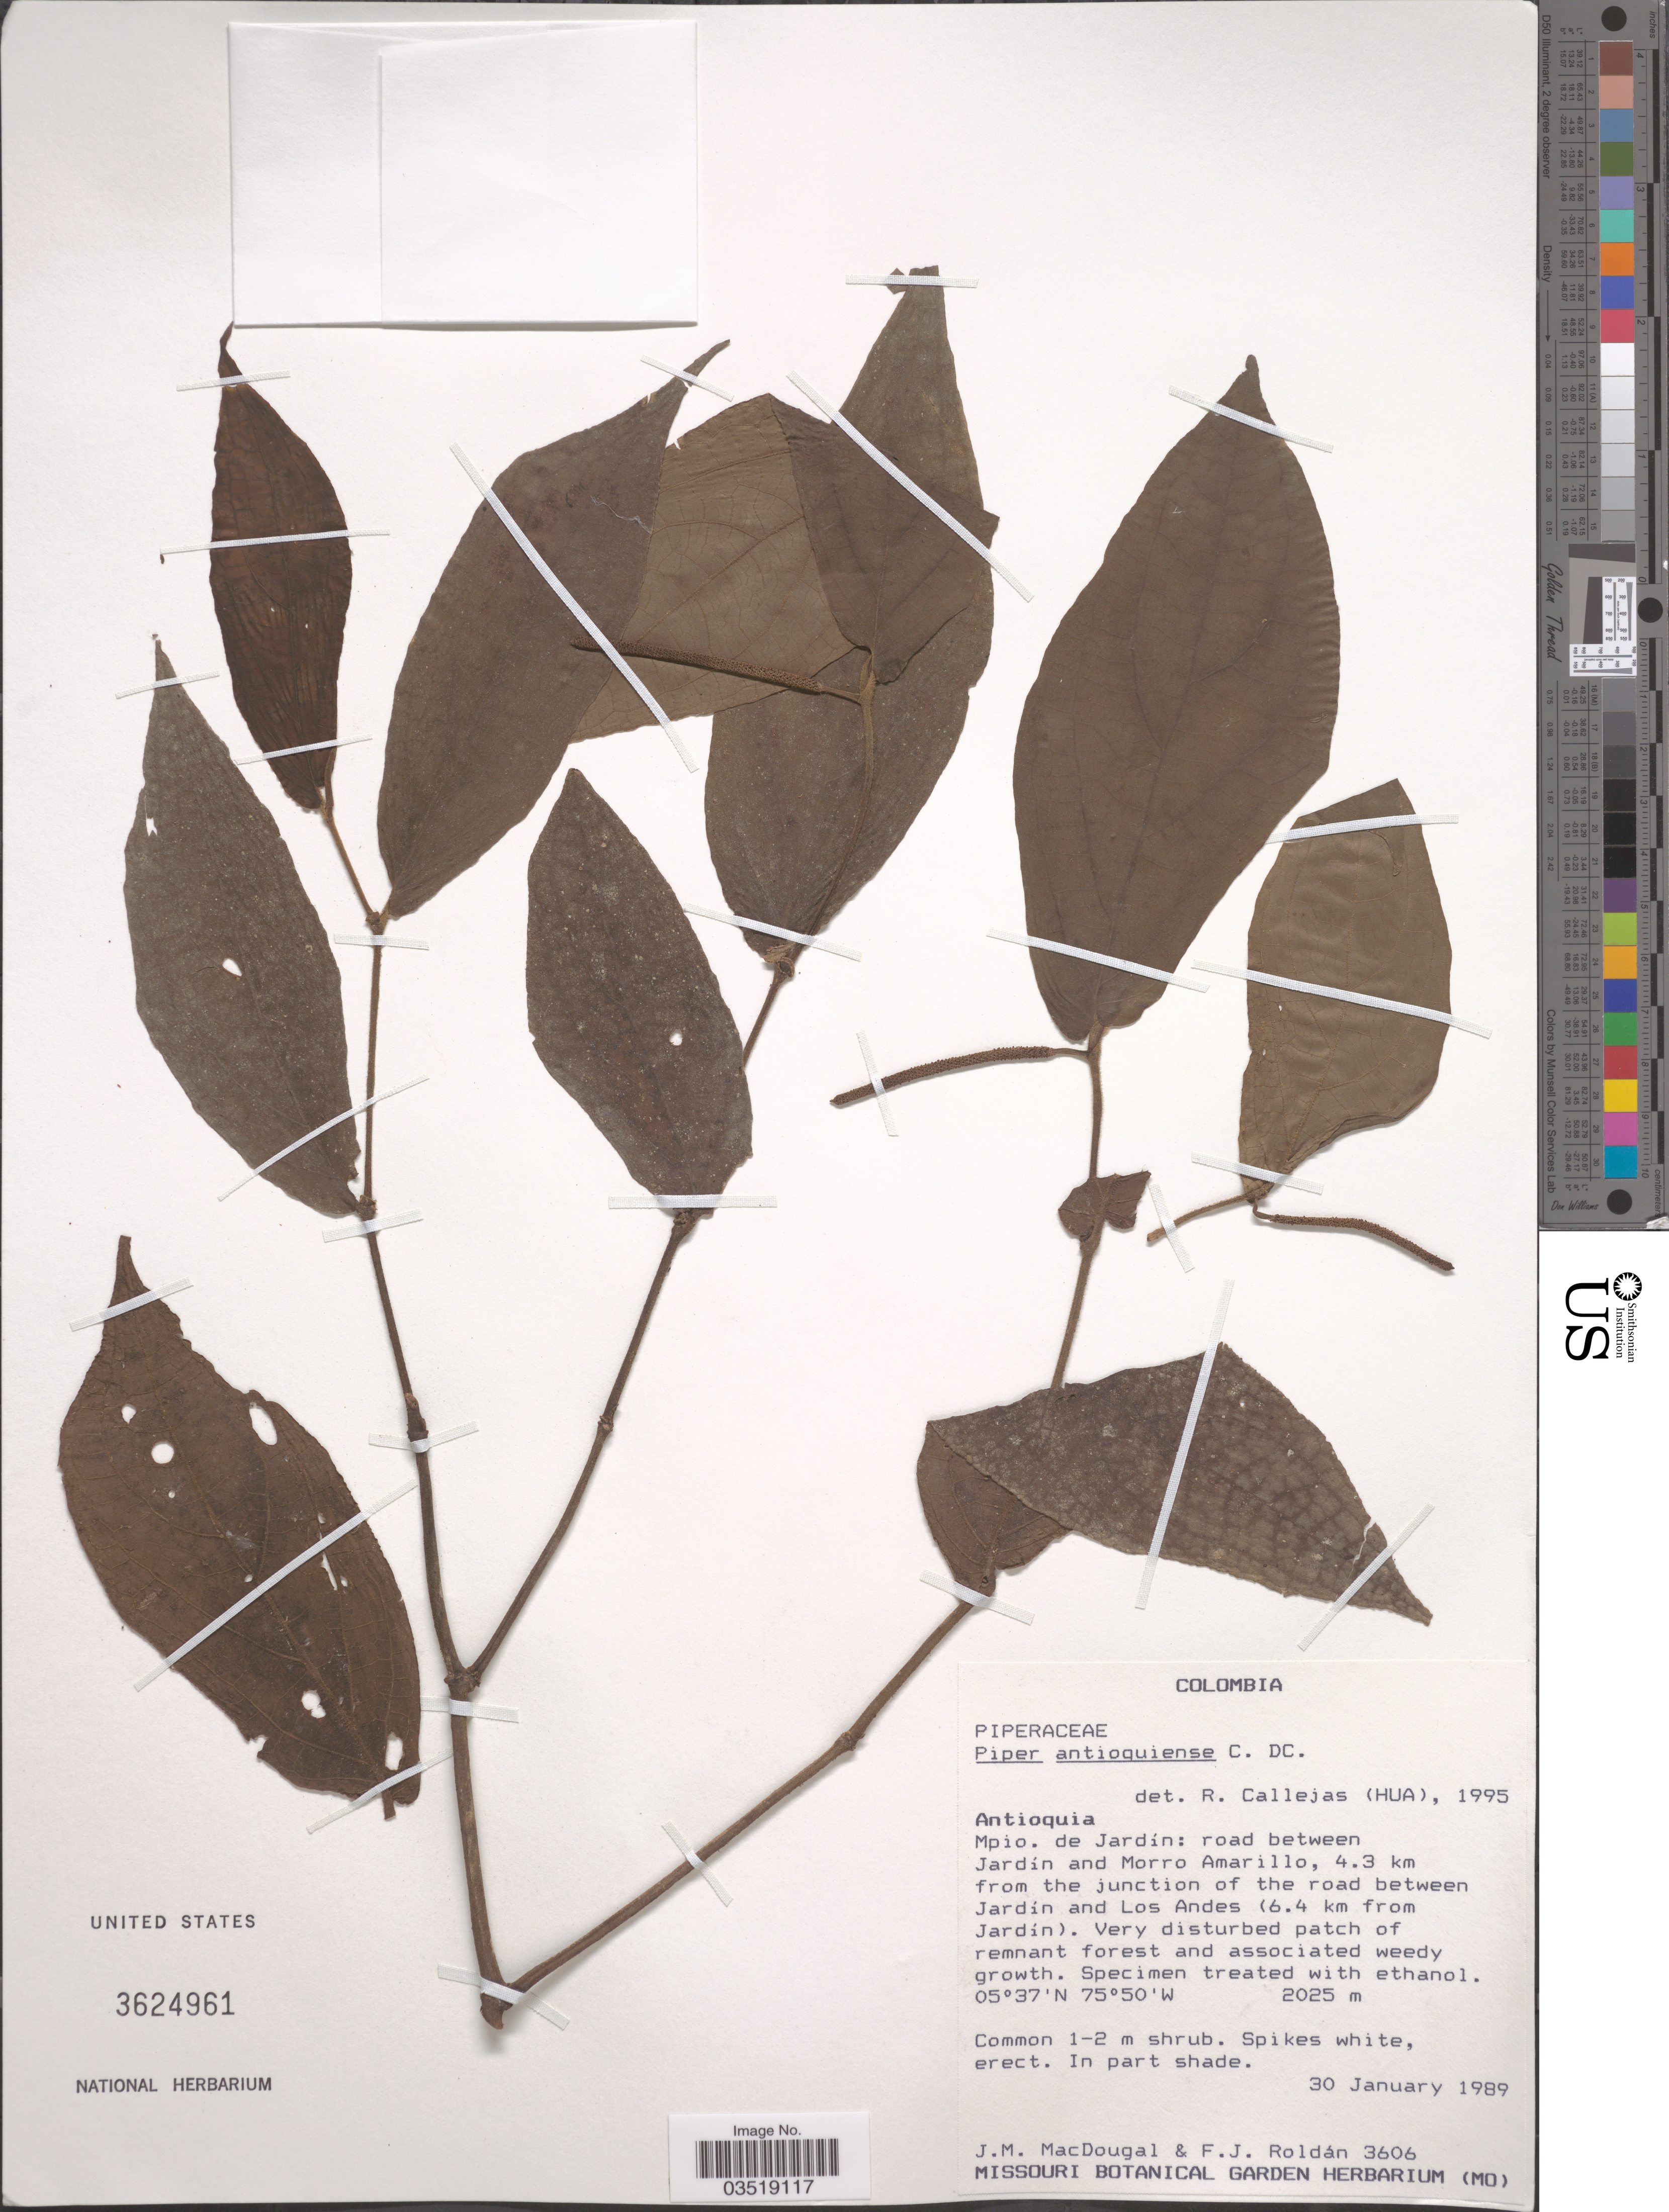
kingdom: Plantae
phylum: Tracheophyta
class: Magnoliopsida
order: Piperales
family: Piperaceae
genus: Piper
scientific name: Piper antioquiense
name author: C. DC.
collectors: J. M. MacDougal & F. J. Roldán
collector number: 3606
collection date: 1989-01-30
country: Colombia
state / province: Antioquia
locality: Mpio. de Jardín: road between Jardín and Morro Amarillo, 4.3 km from the junction of the road between Jardín and Los Andes (6.4 km from Jardín).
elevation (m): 2025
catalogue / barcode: US 3624961